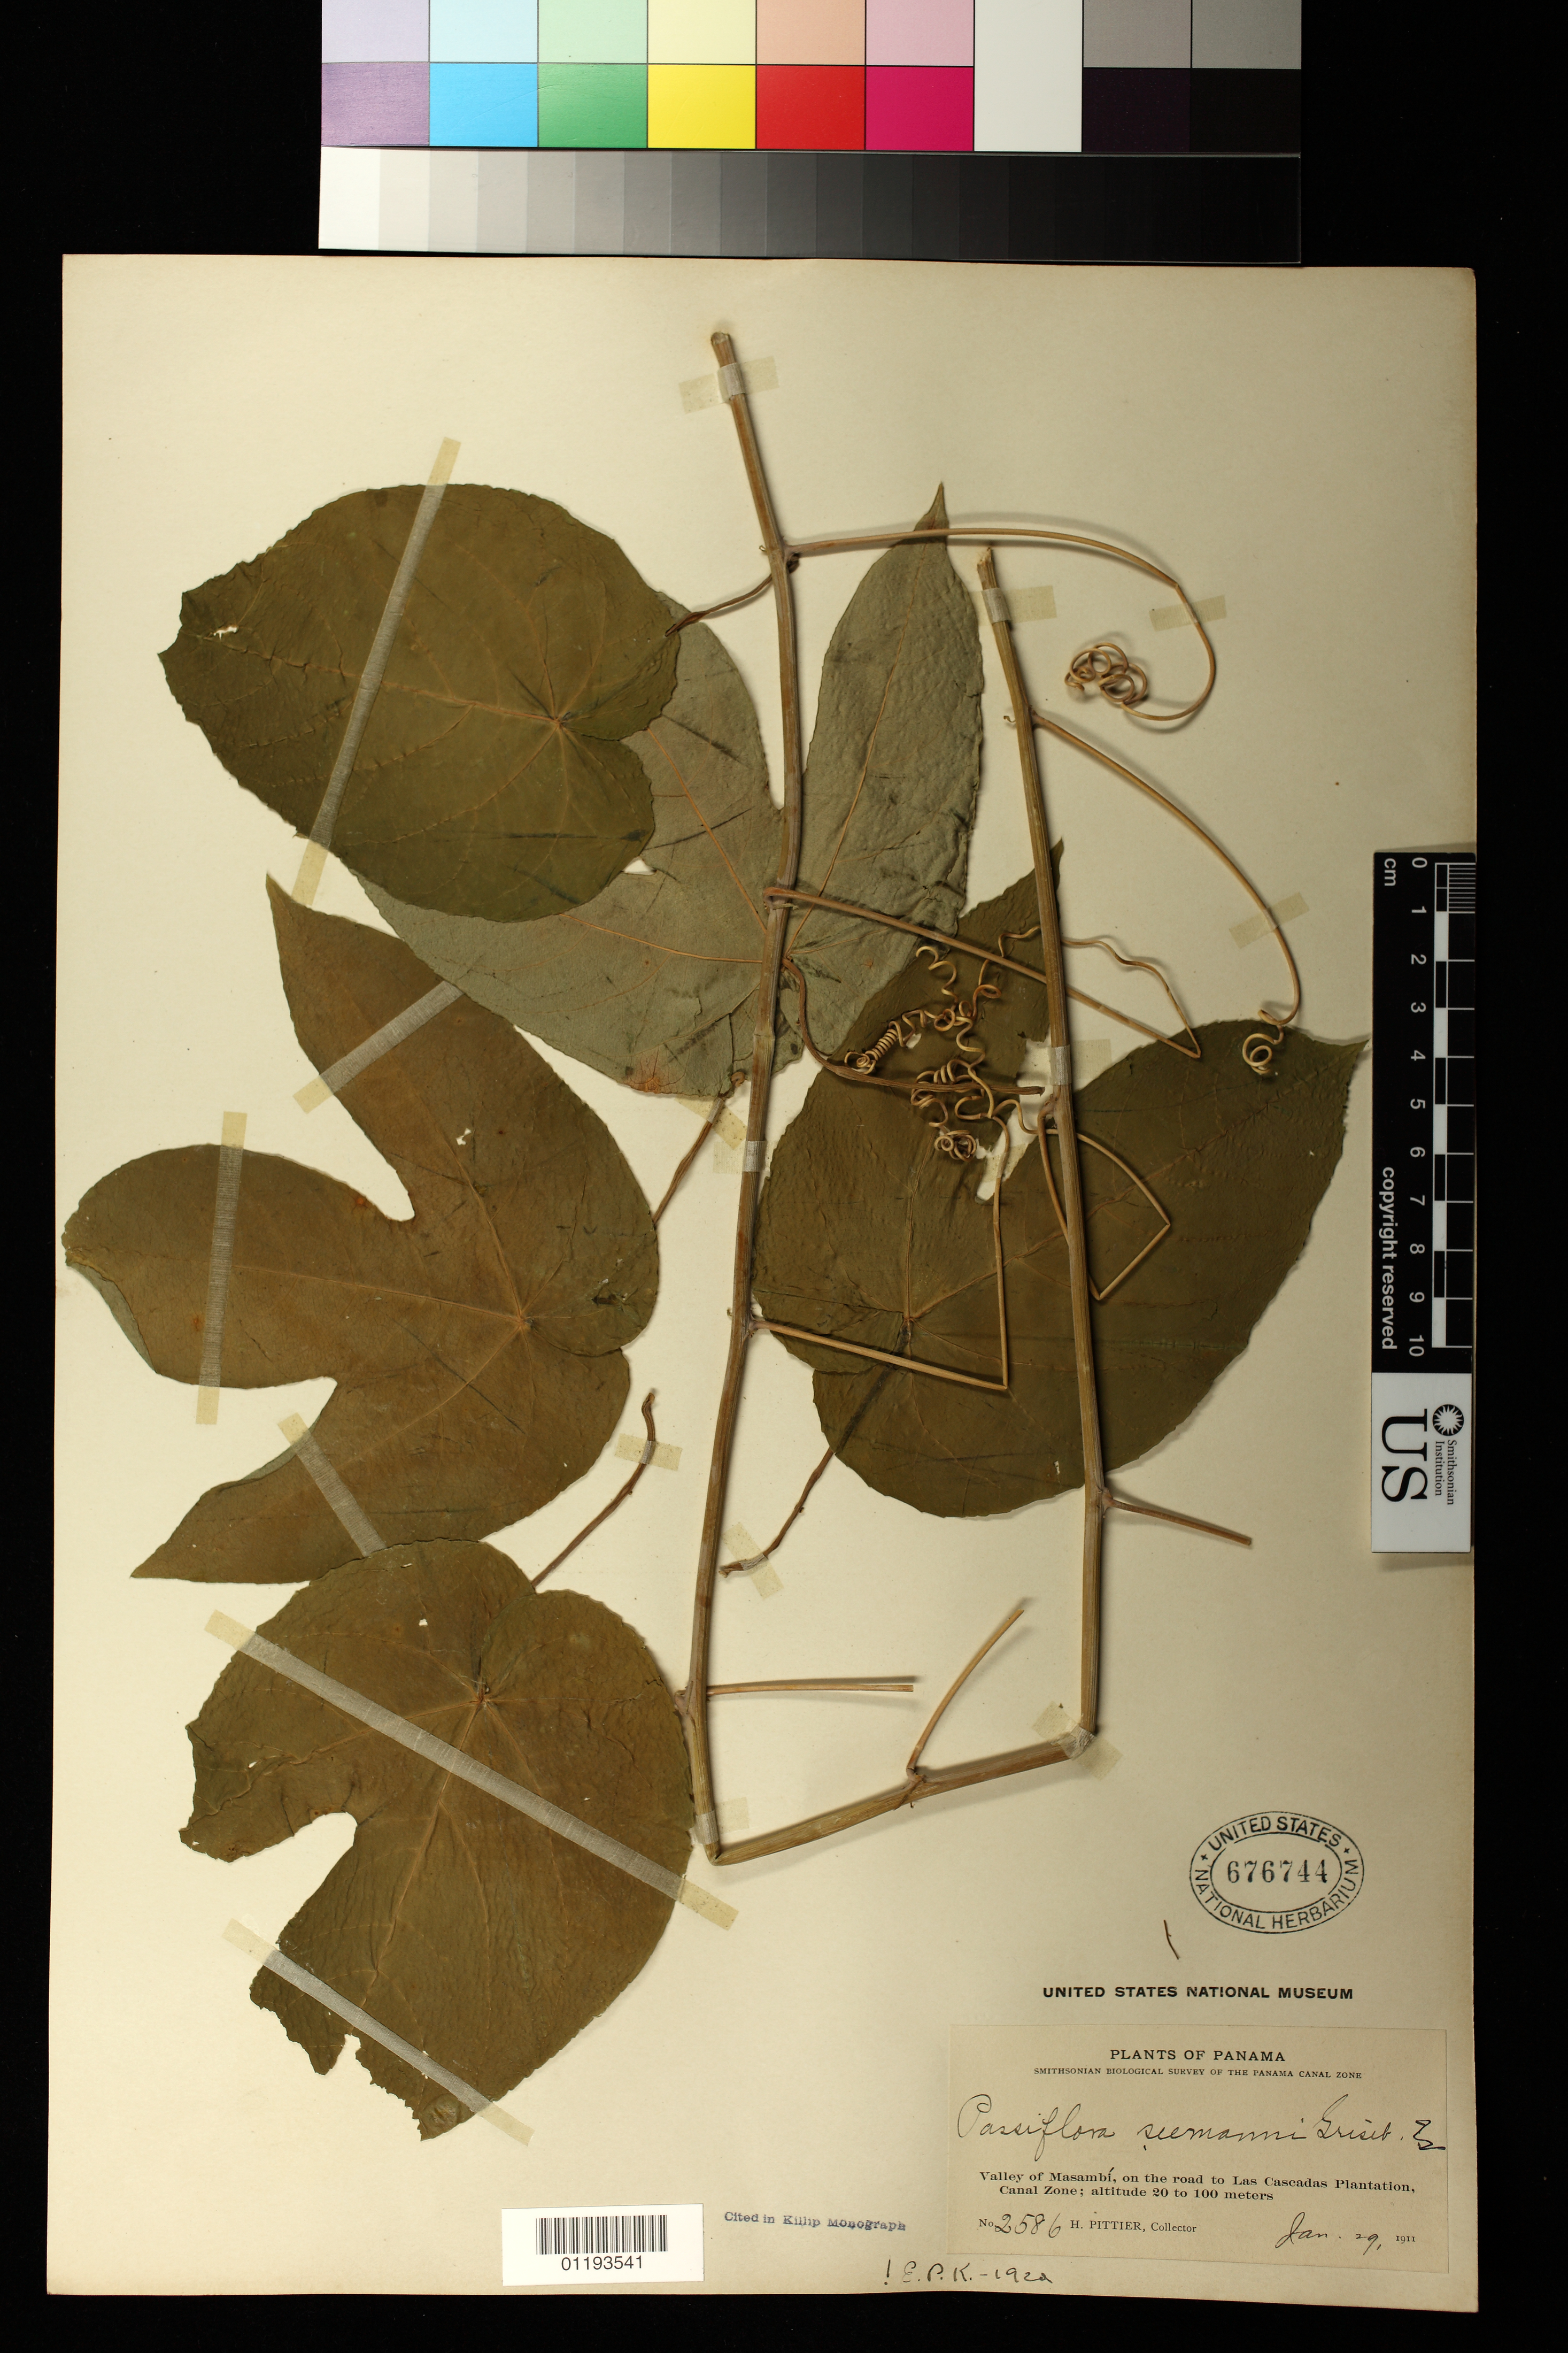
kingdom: Plantae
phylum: Tracheophyta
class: Magnoliopsida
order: Malpighiales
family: Passifloraceae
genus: Passiflora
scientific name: Passiflora seemannii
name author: Griseb.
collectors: H. F. Pittier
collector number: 2586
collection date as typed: Jan 29 1911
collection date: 1911-01-29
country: Panama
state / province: Panamá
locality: Valley of Masambi, on the road to Las Cascadas Plantation, Canal Zone;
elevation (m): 20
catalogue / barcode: US 676744